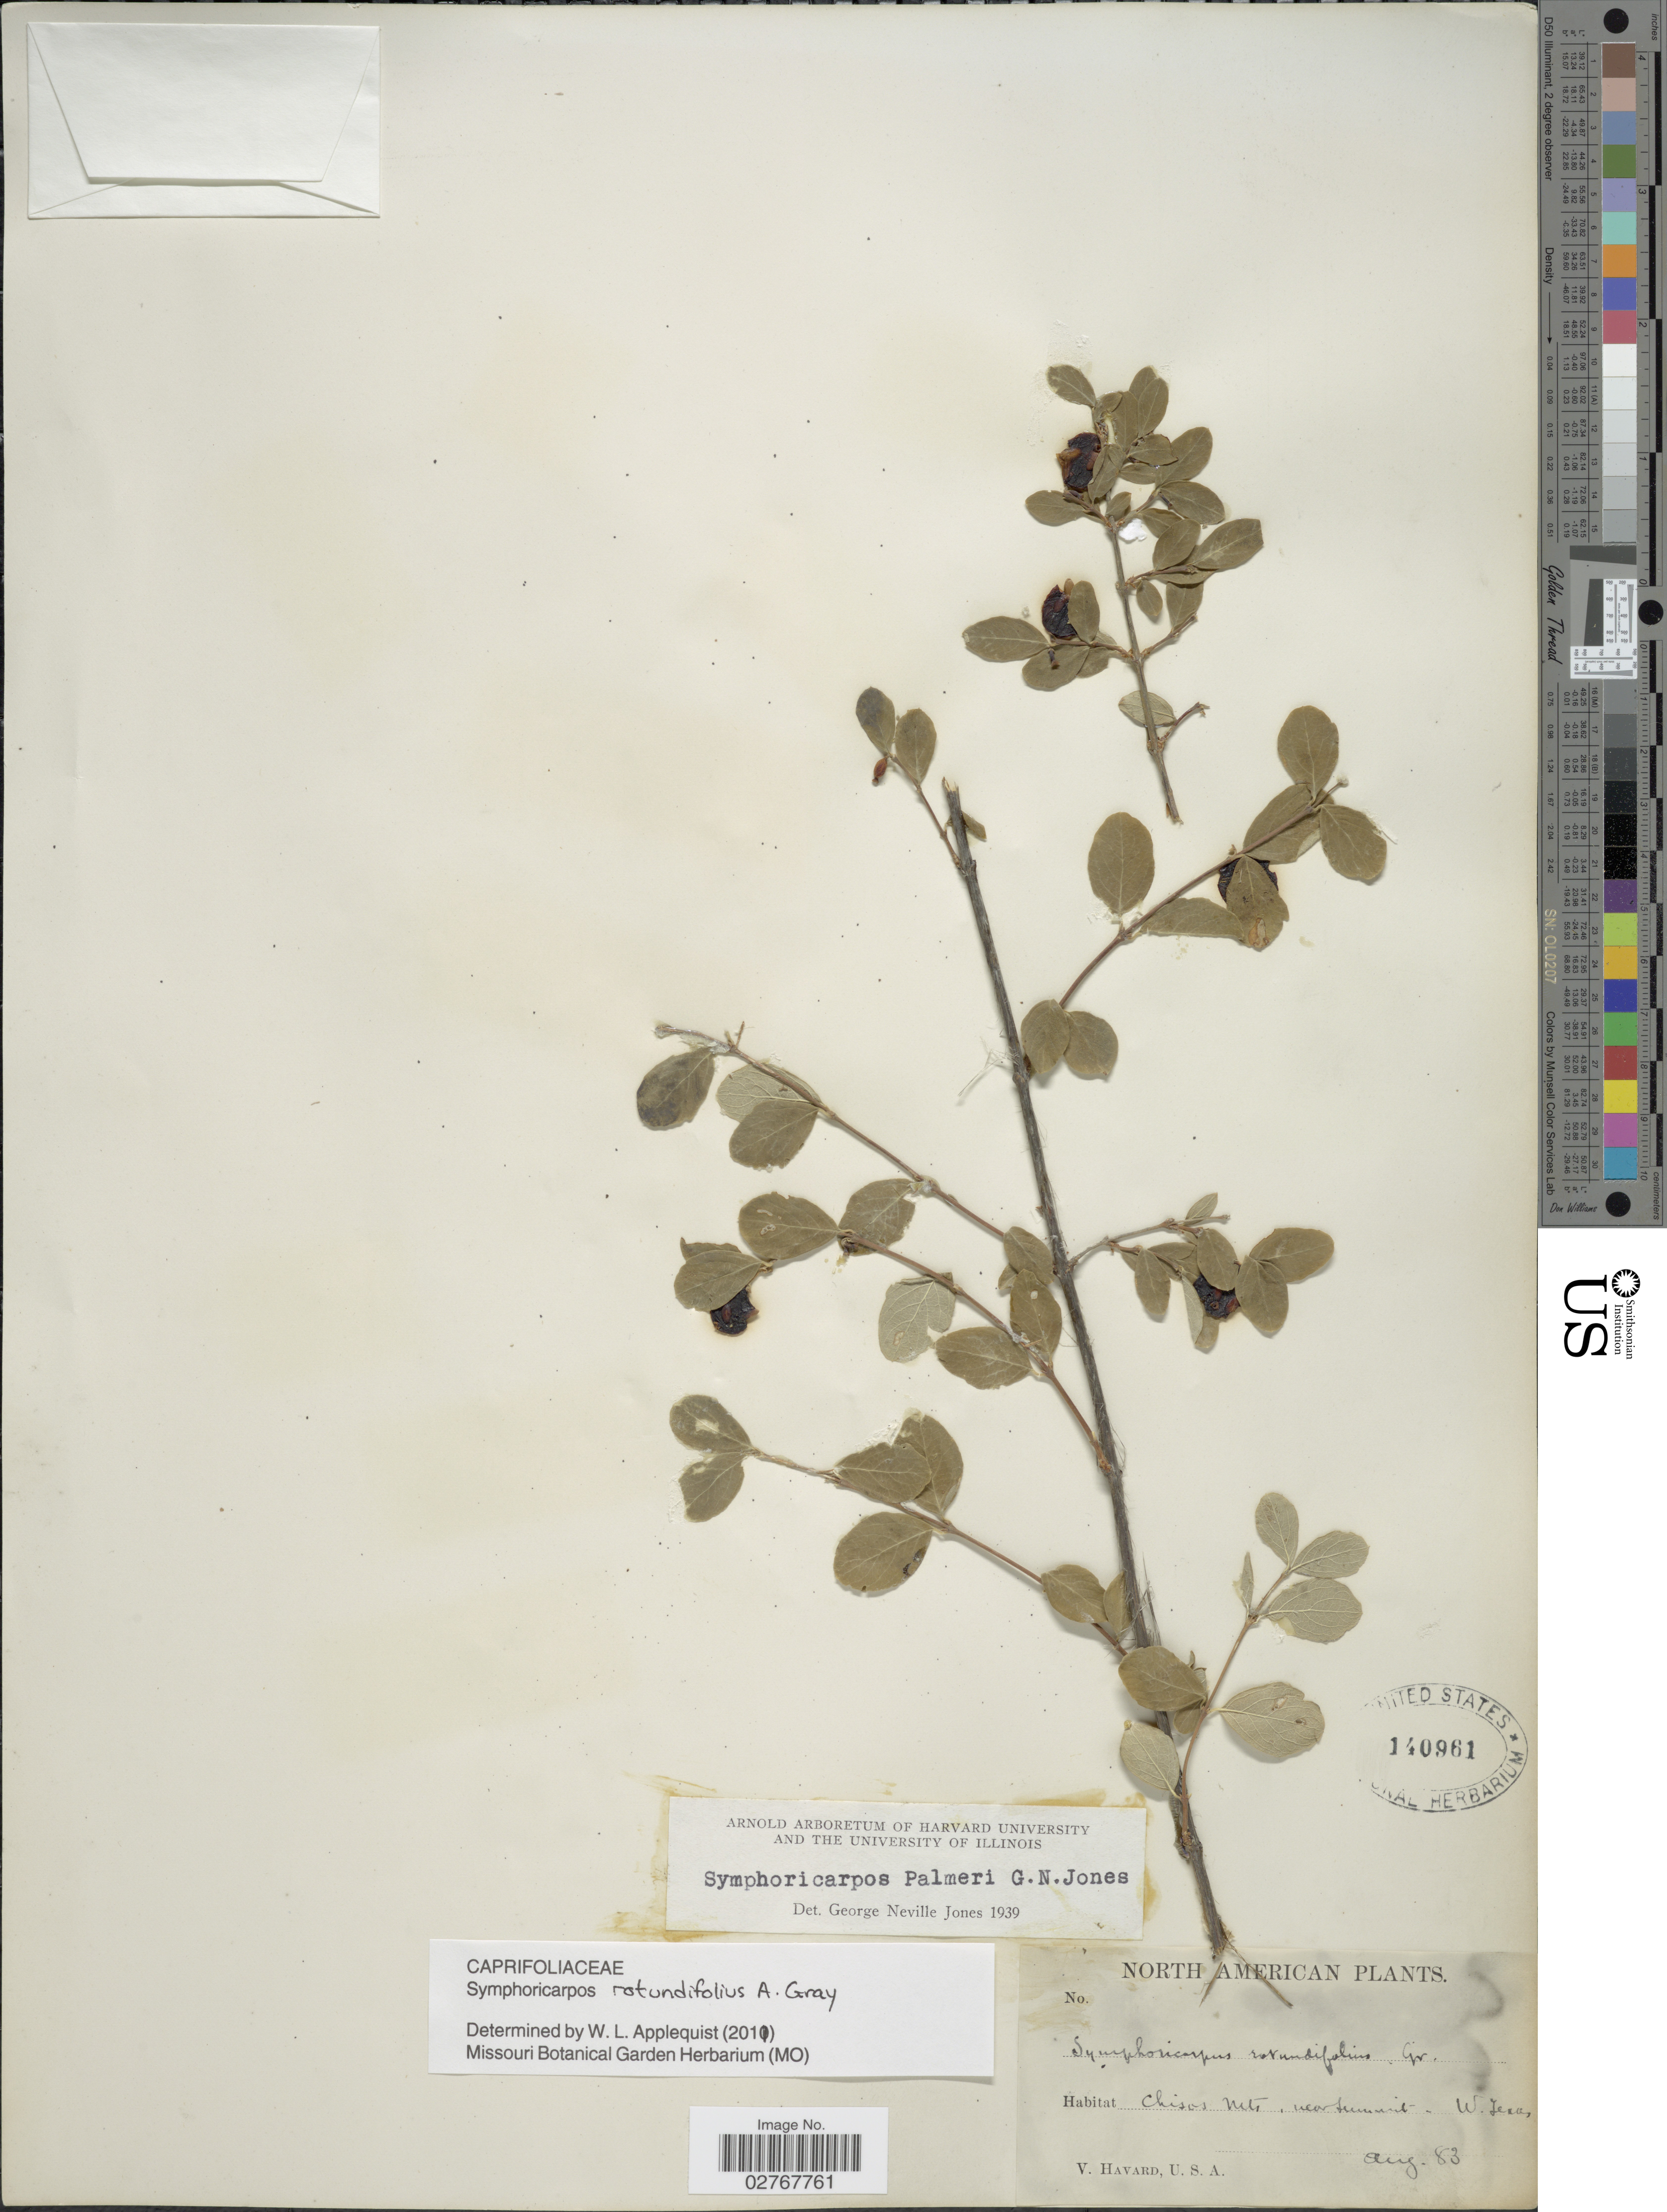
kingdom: Plantae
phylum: Tracheophyta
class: Magnoliopsida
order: Dipsacales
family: Caprifoliaceae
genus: Symphoricarpos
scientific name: Symphoricarpos rotundifolius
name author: A. Gray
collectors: V. Havard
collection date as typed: Transcribed d/m/y: /8/83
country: United States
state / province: Texas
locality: North American. Chisos Mts., near summit, W. Texas.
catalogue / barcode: US 140961